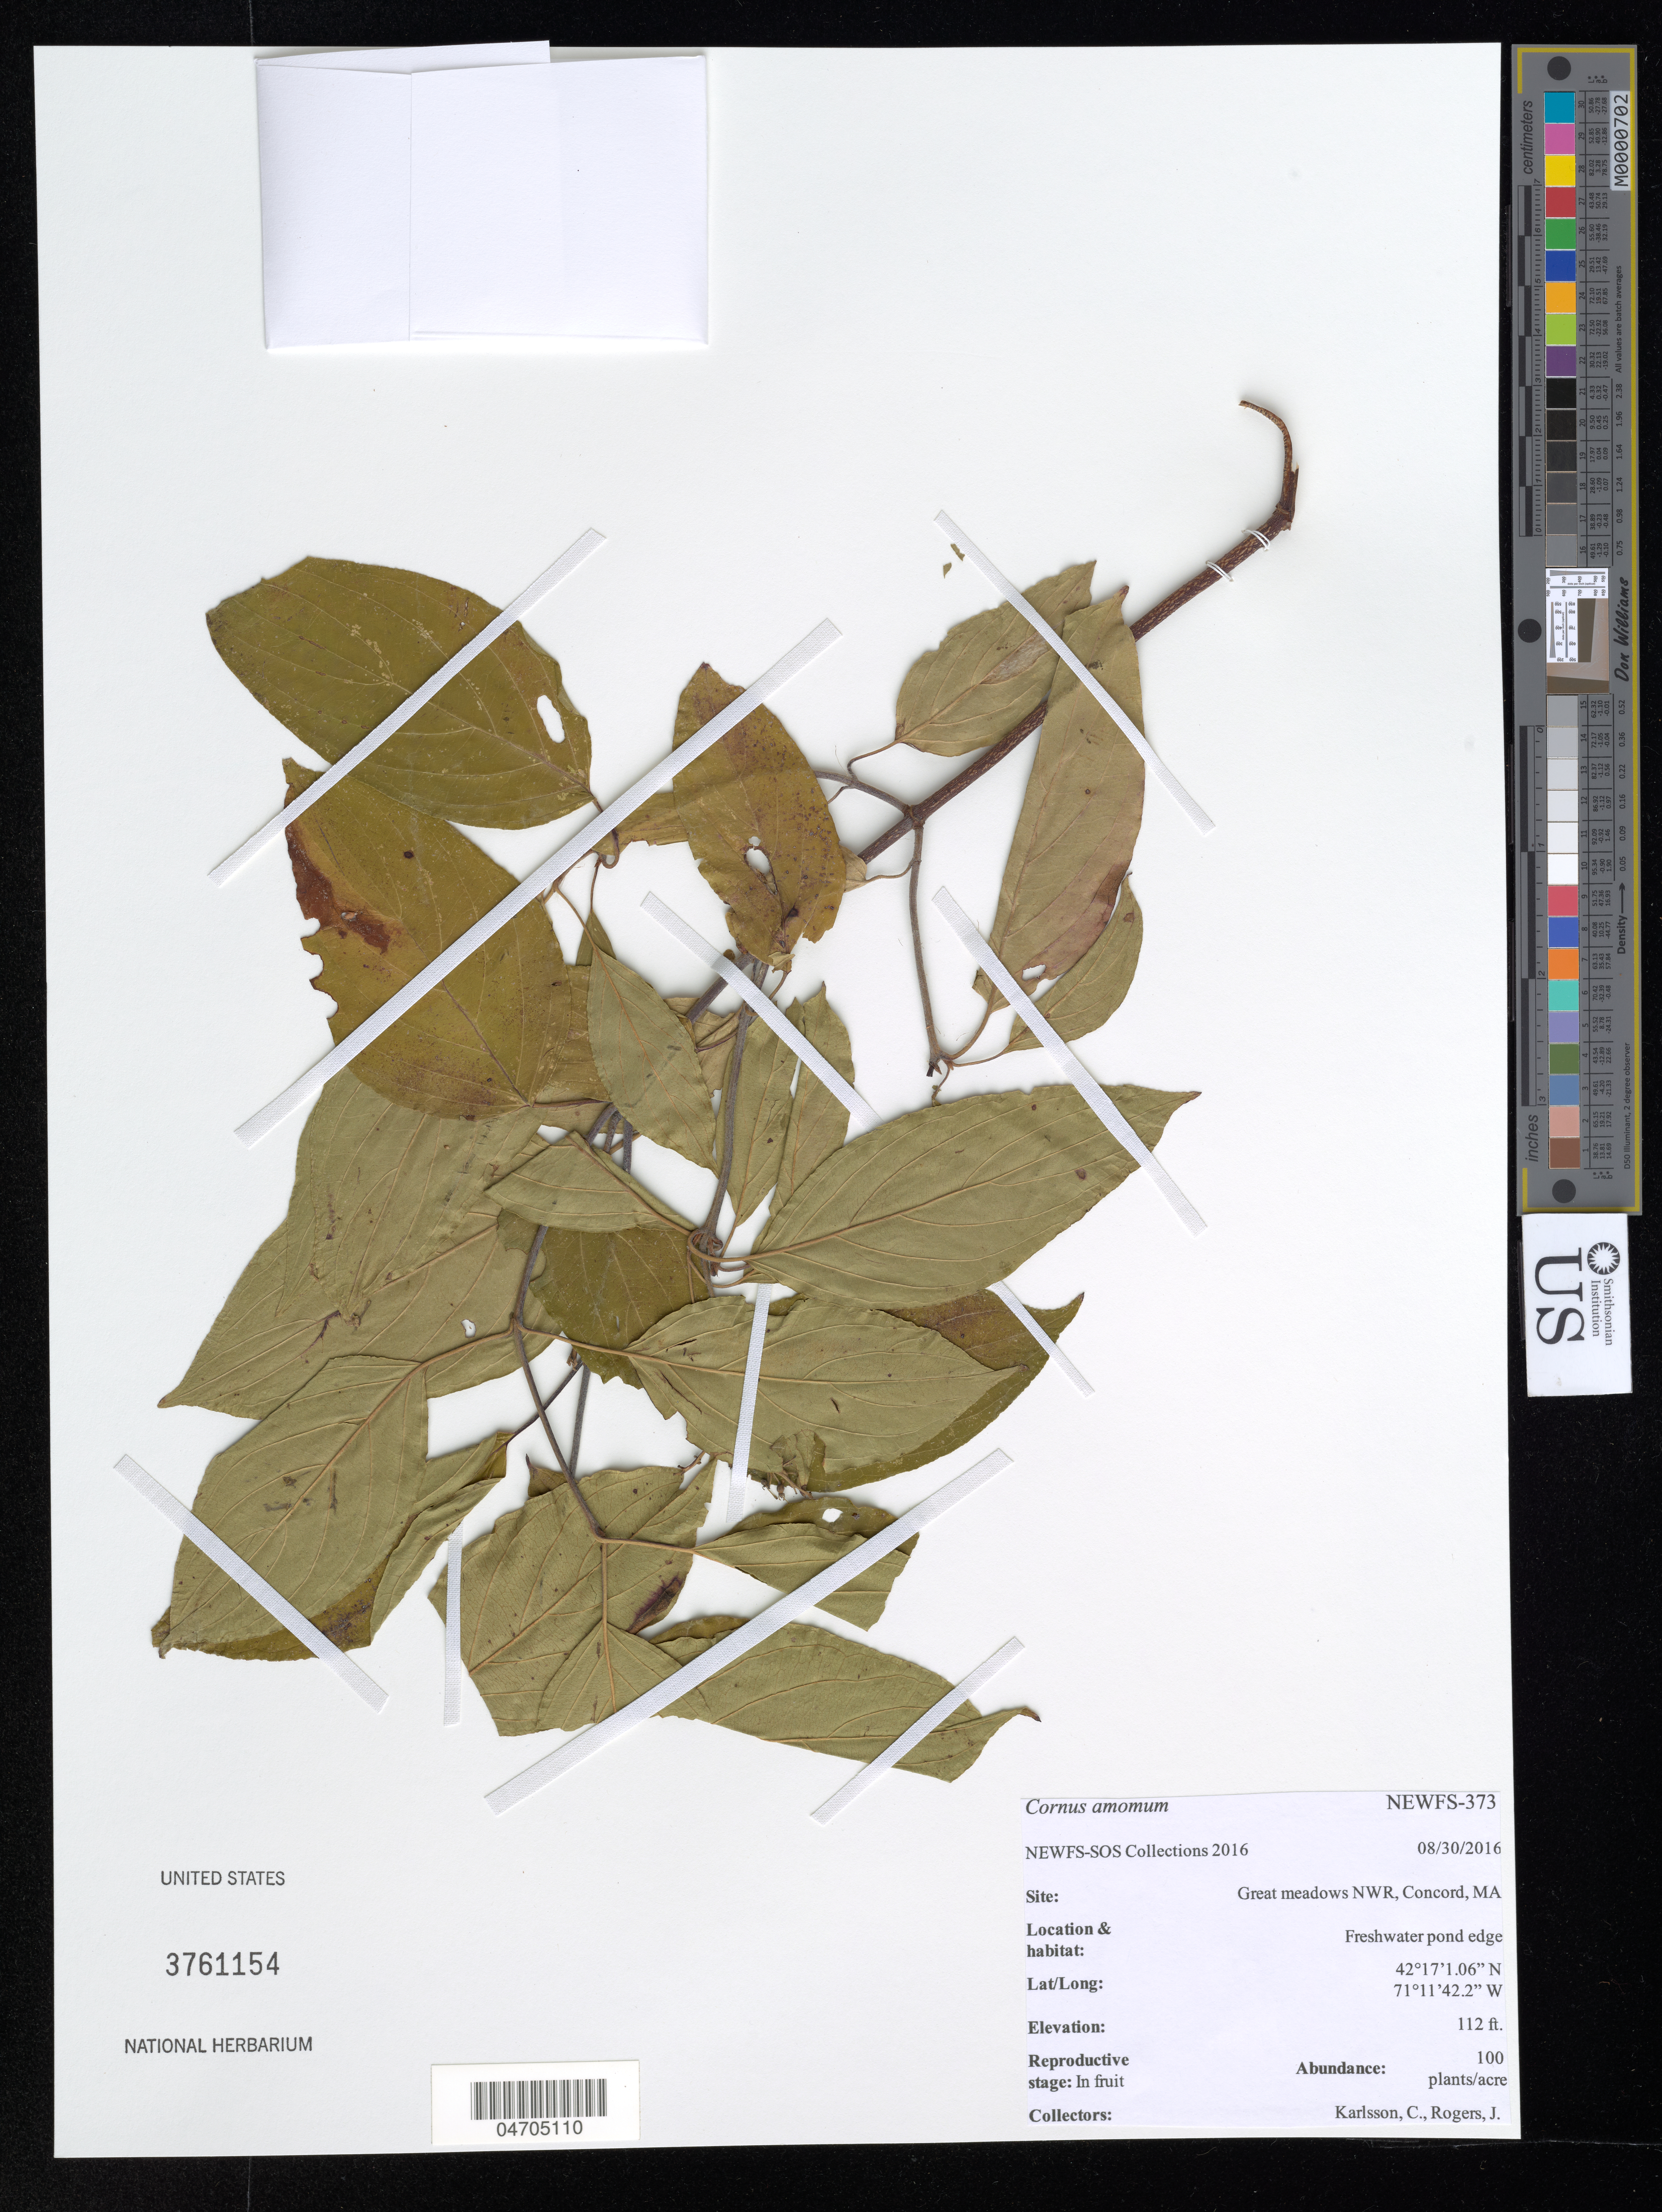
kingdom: Plantae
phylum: Tracheophyta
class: Magnoliopsida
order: Cornales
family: Cornaceae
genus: Cornus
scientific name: Cornus amomum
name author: Mill.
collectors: C. Karlsson & J. Rogers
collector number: NEWFS-373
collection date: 2016-08-30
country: United States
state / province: Massachusetts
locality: Great meadows NWR, Concord.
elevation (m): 34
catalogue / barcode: US 3761154